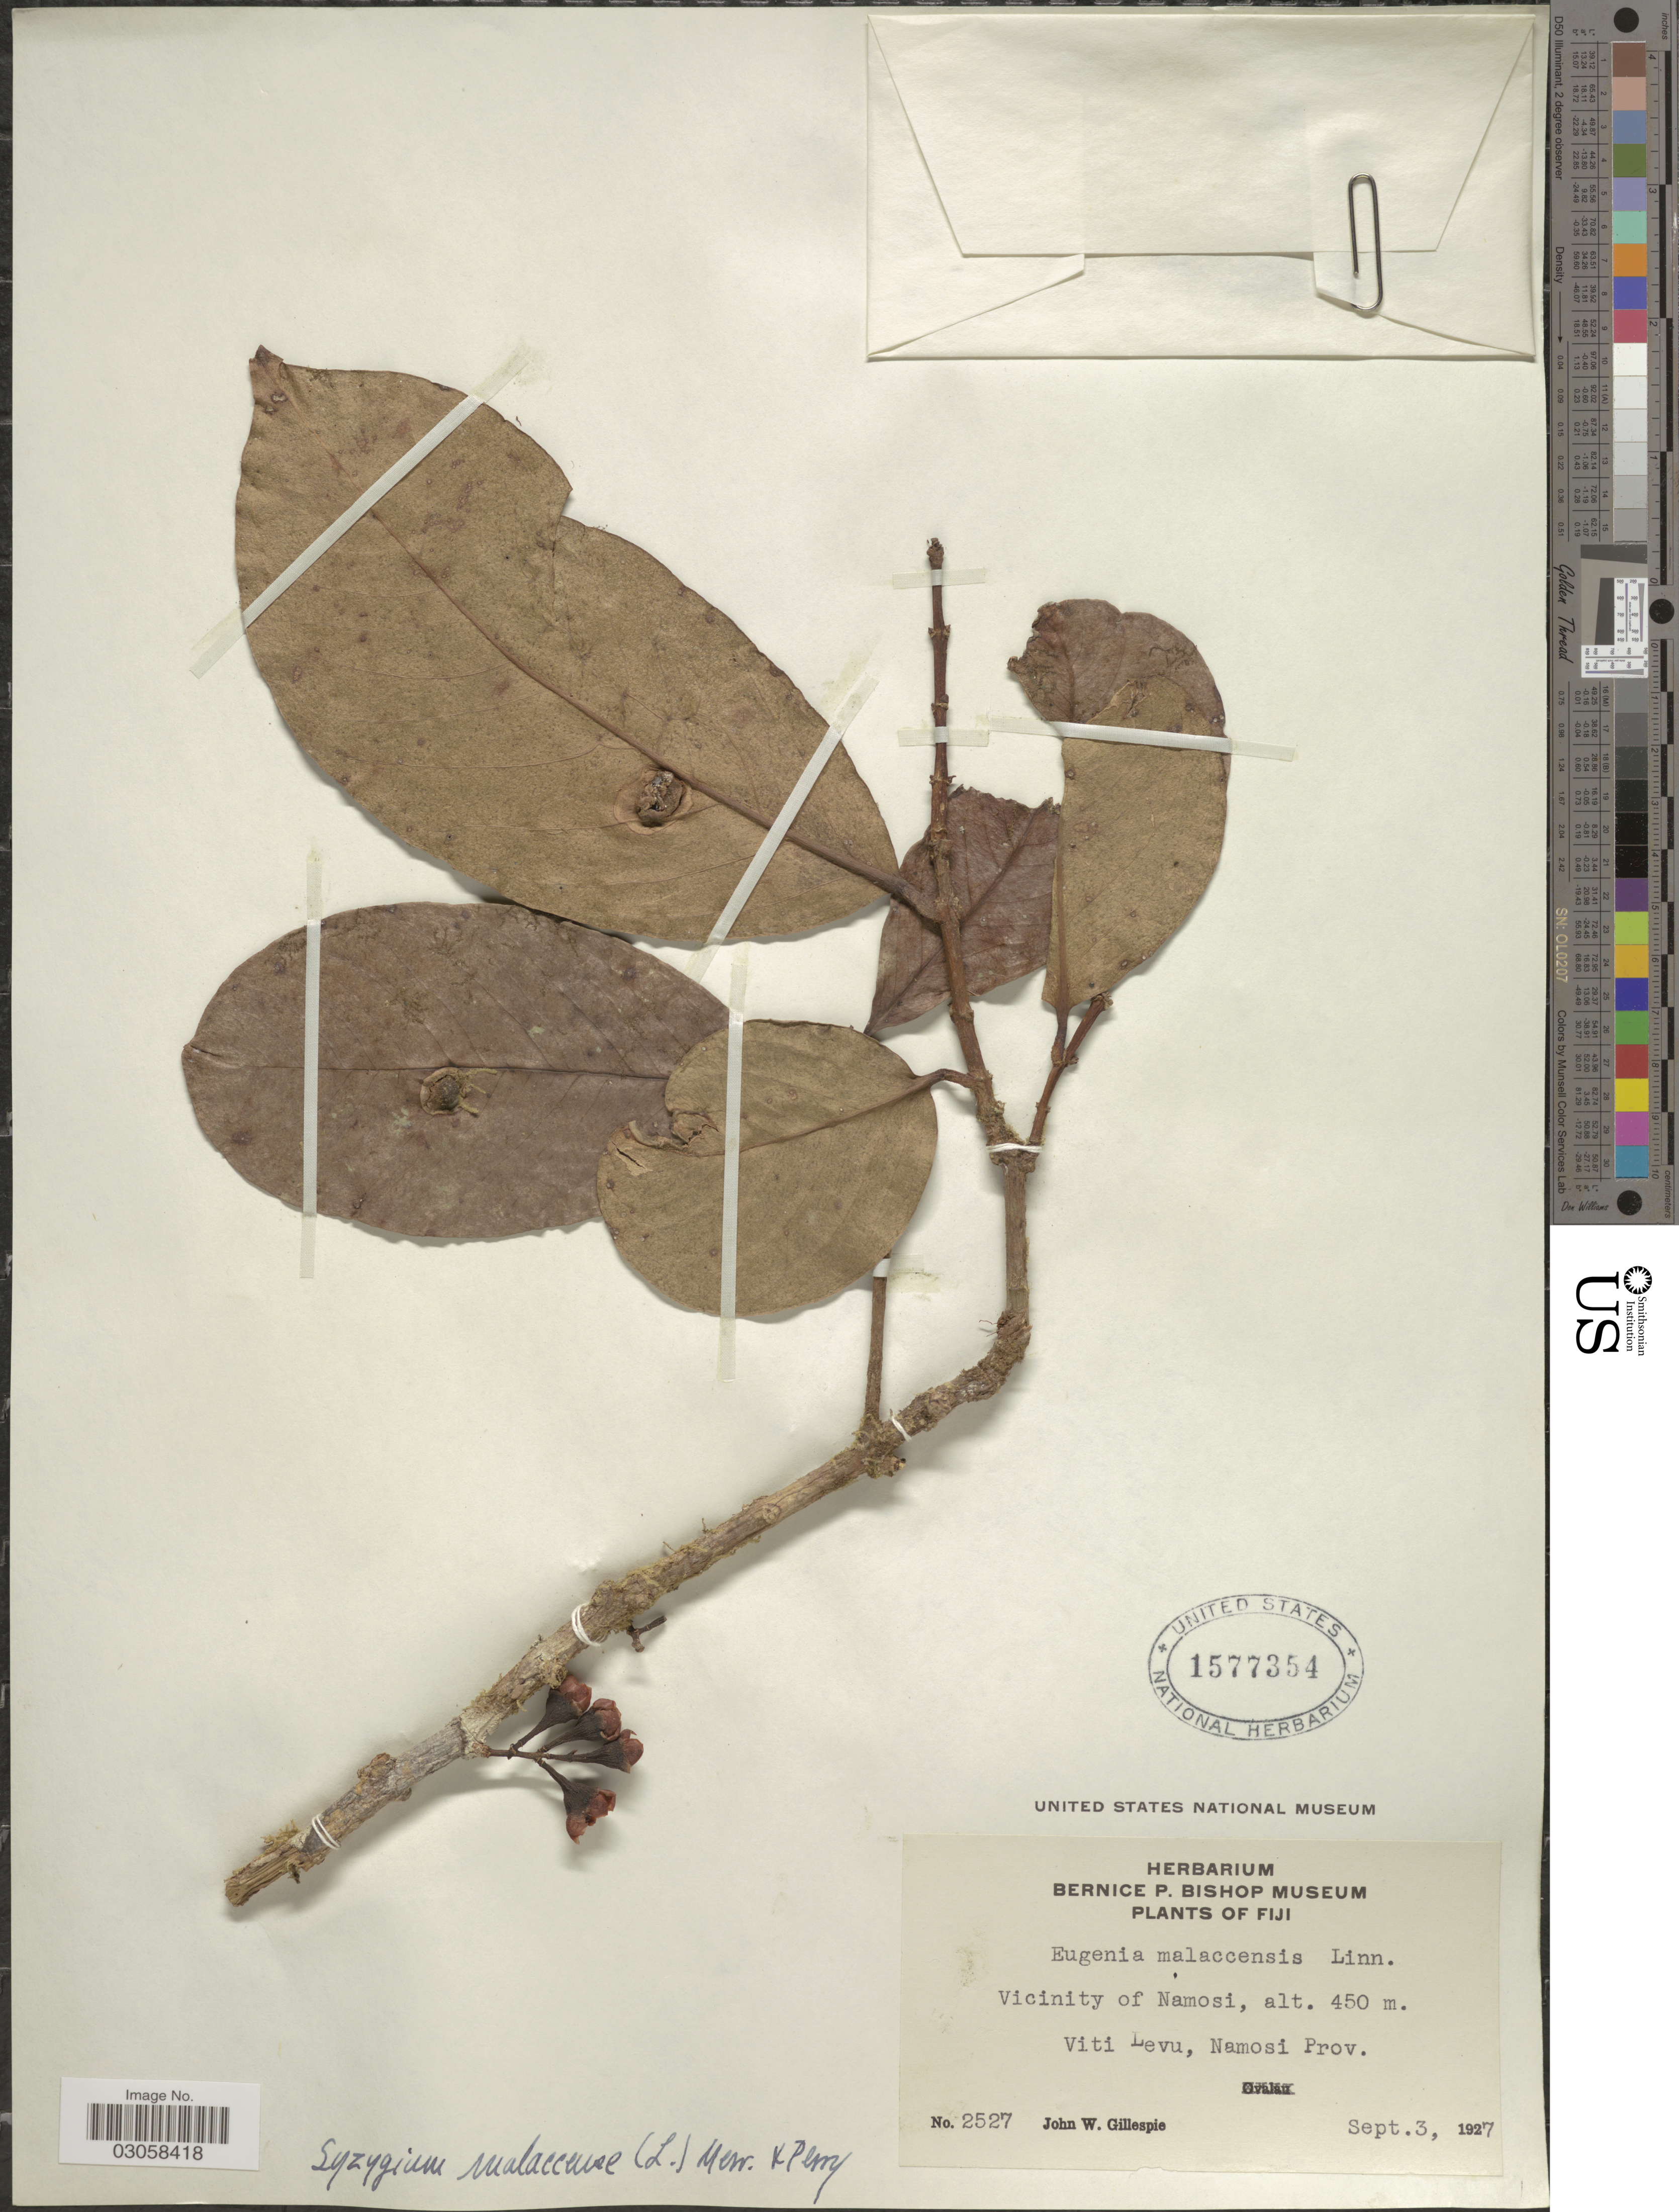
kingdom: Plantae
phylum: Tracheophyta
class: Magnoliopsida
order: Myrtales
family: Myrtaceae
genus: Syzygium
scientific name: Syzygium malaccense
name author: (L.) Merr. & L.M. Perry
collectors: J. W. Gillespie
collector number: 2527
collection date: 1927-09-03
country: Fiji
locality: Vicinity of Namosi, Viti Levu, Namosi Prov.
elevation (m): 450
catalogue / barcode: US 1577354